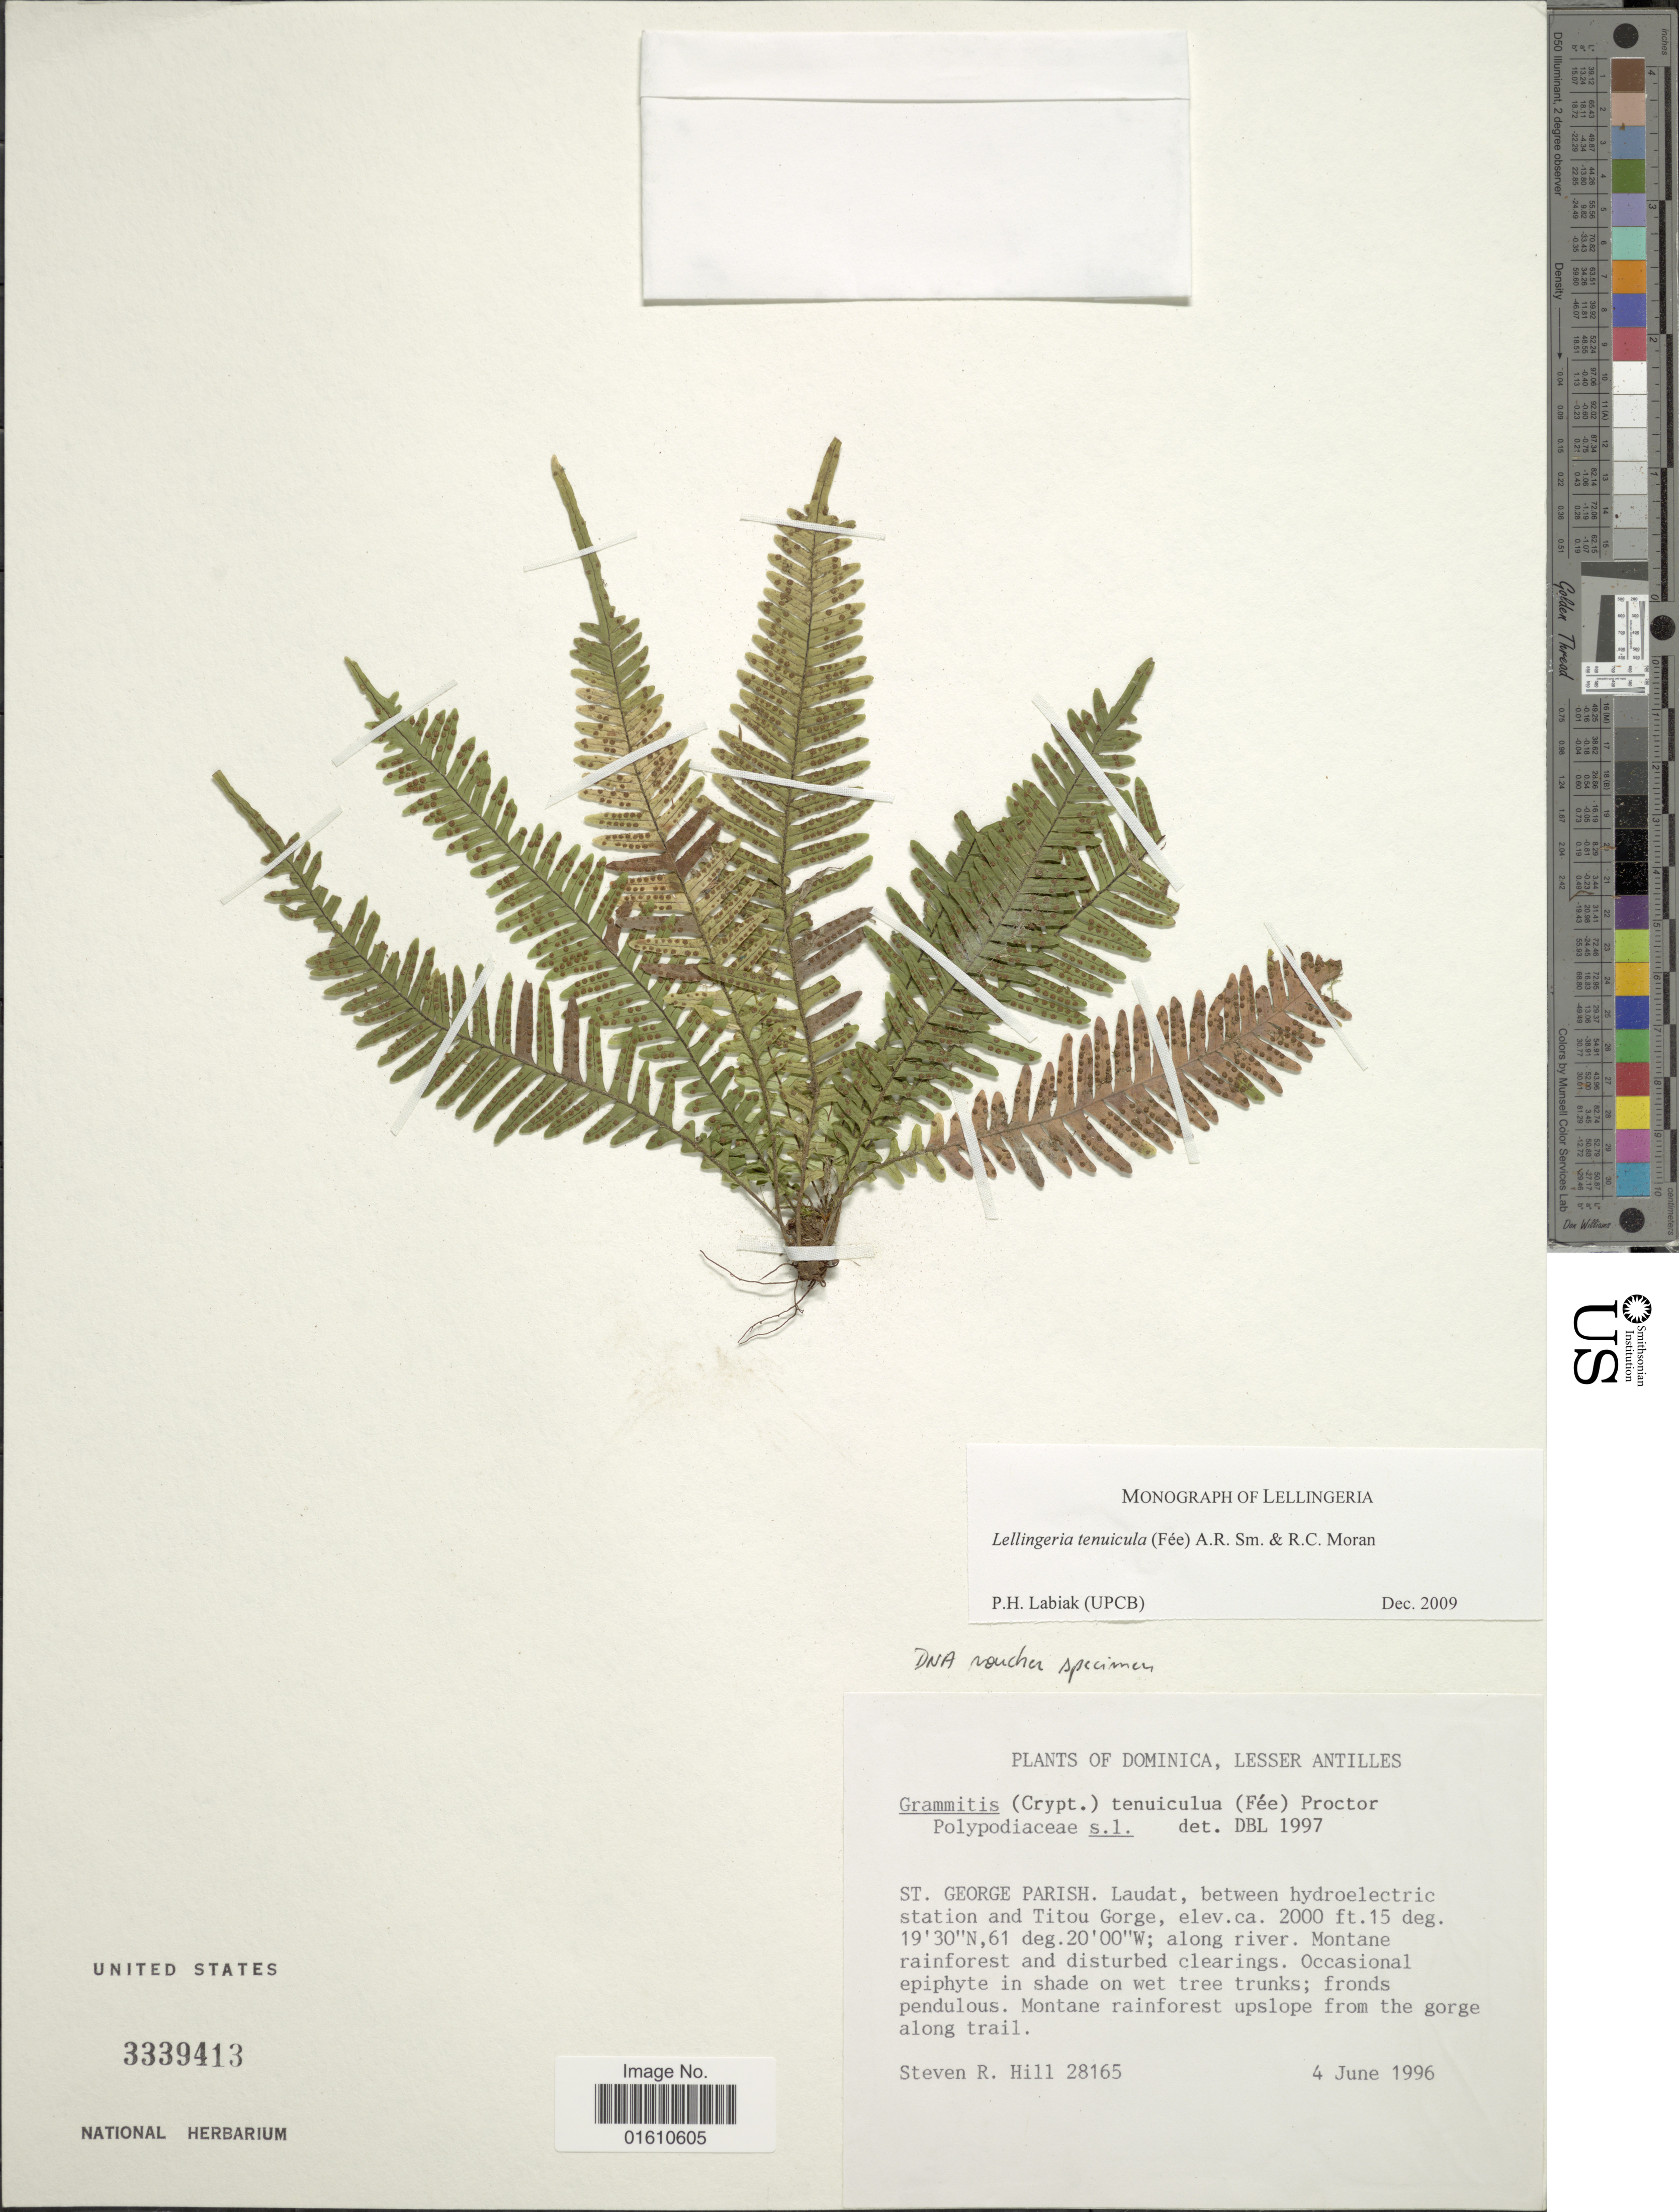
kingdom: Plantae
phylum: Tracheophyta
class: Polypodiopsida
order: Polypodiales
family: Polypodiaceae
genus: Lellingeria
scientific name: Lellingeria tenuicula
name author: (Fée) A.R. Sm. & R.C. Moran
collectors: S. R. Hill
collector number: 28165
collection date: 1996-06-04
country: Dominica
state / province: St. George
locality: Dominica, Lesser Antilles, St. George Parish, Laudat, between hydroelectric station and Titou Gorge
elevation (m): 610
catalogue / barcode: US 3339413